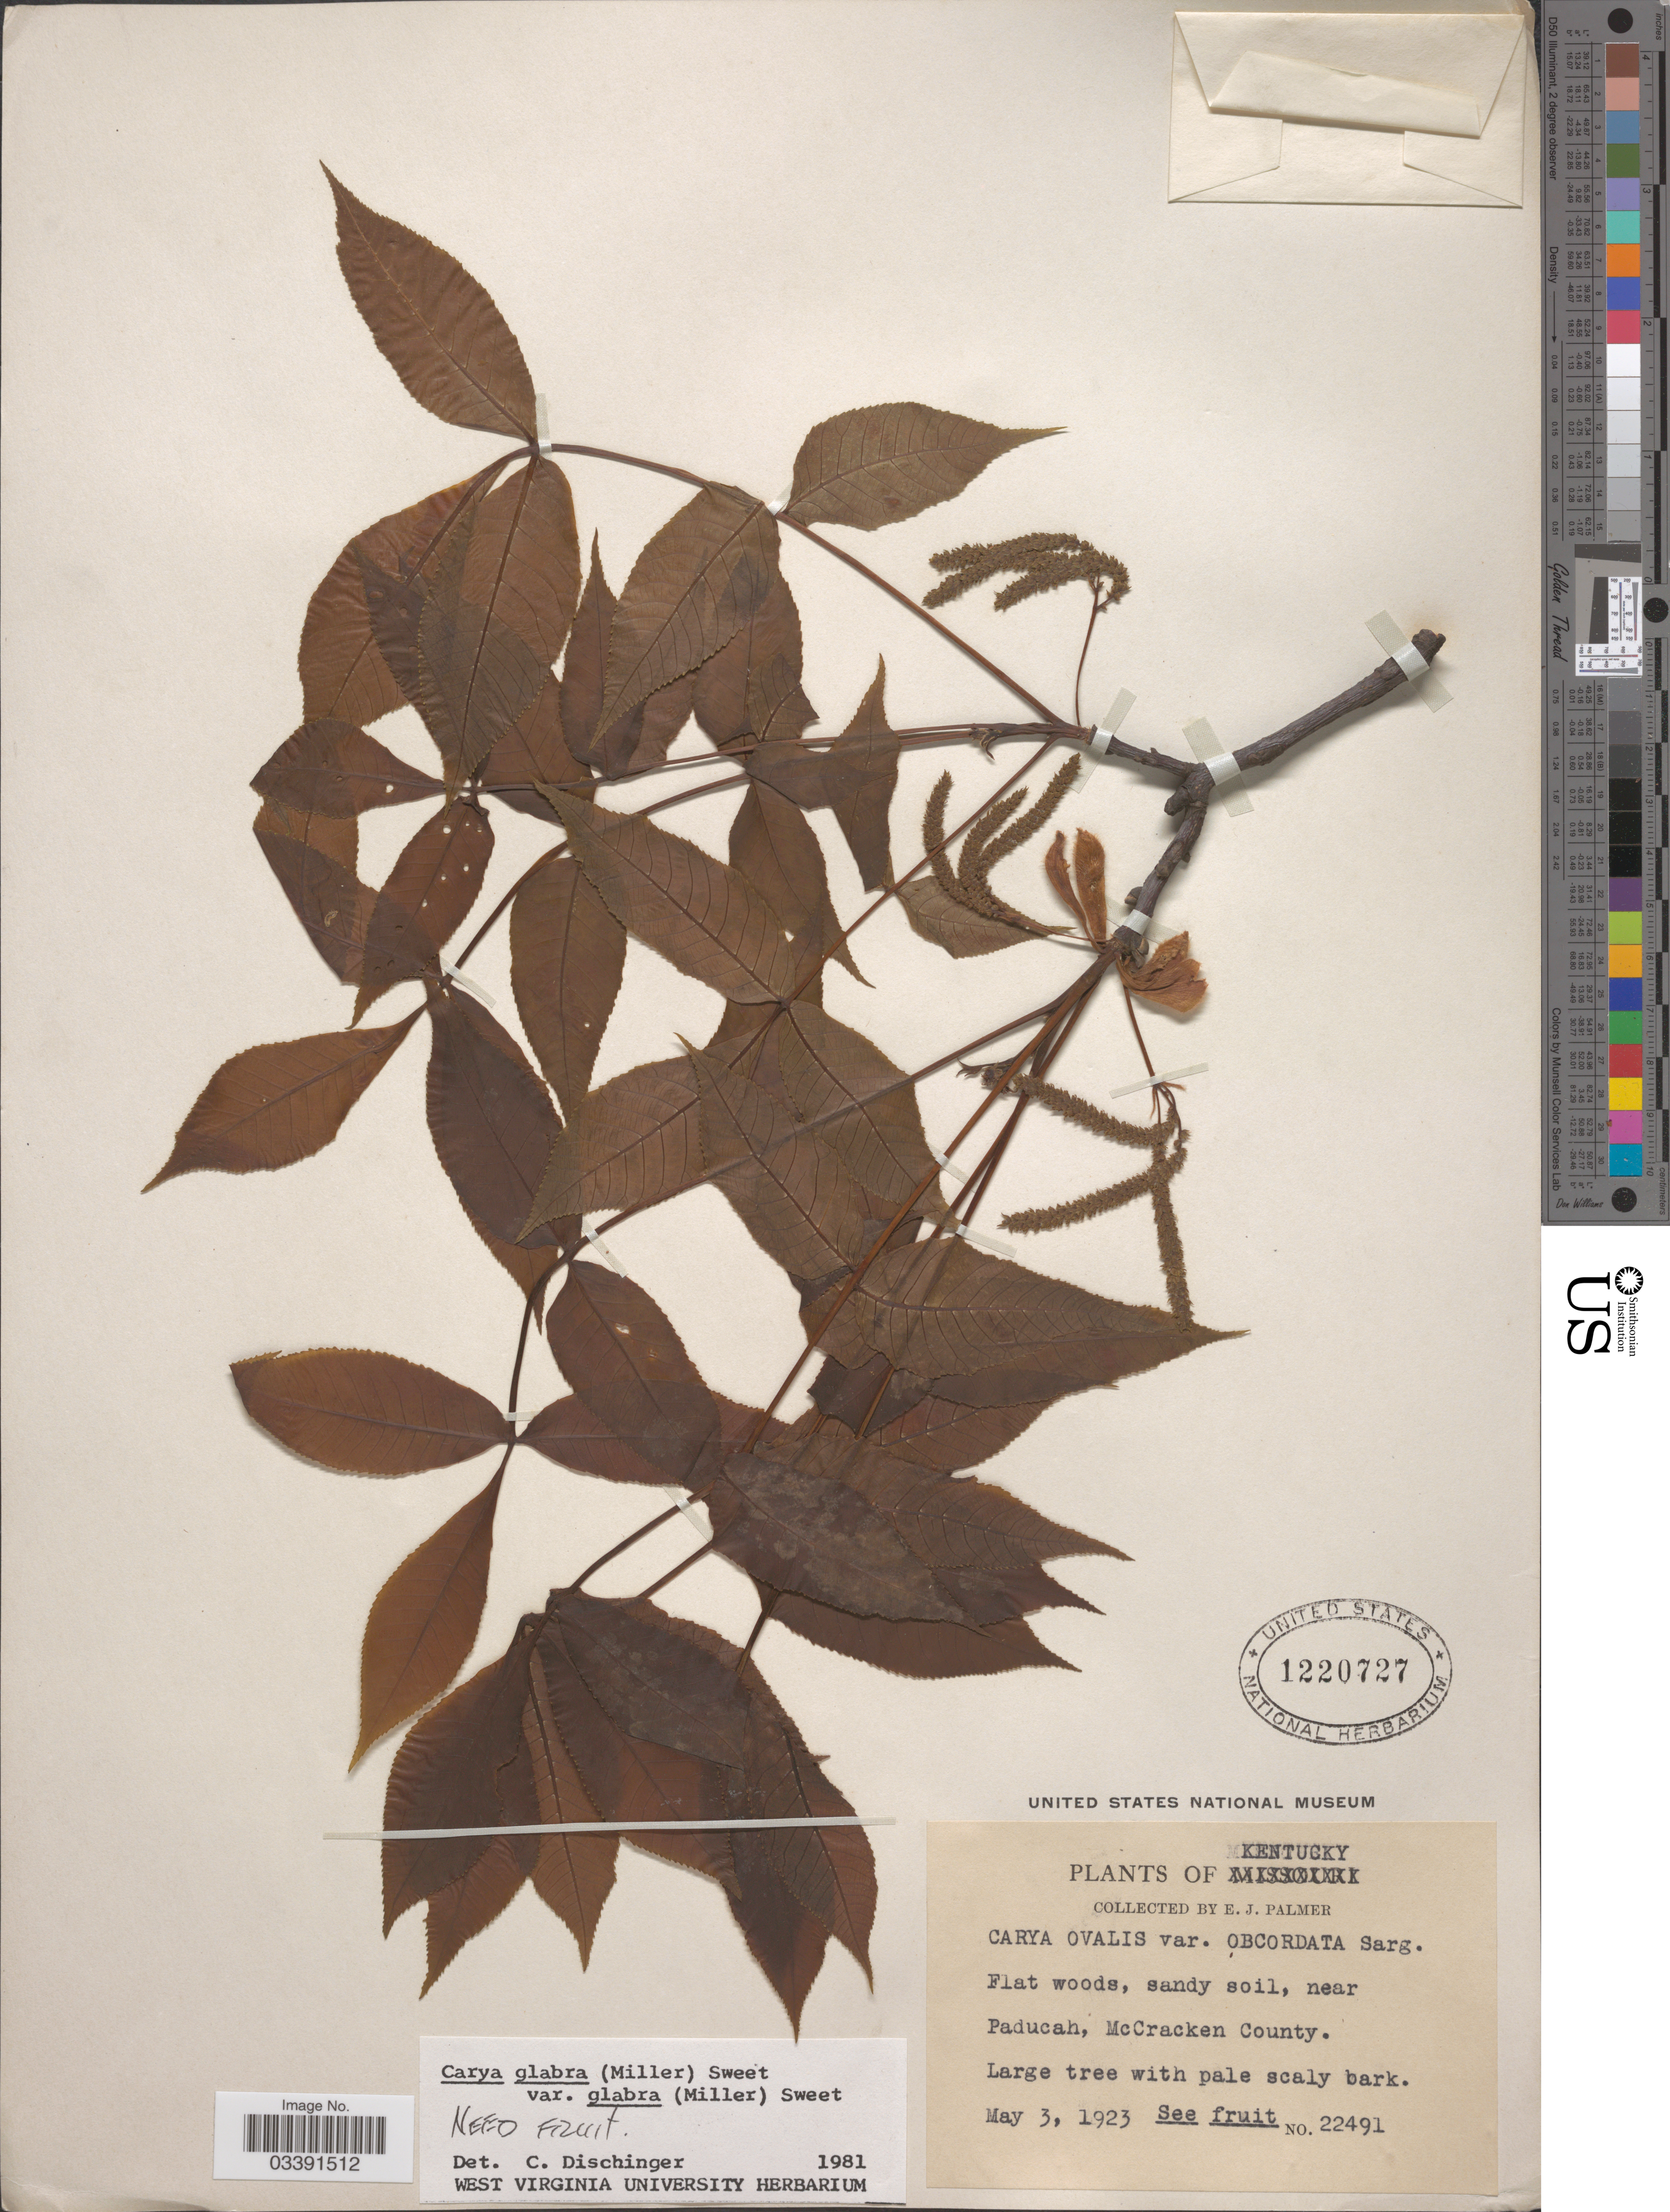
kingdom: Plantae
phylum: Tracheophyta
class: Magnoliopsida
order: Fagales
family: Juglandaceae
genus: Carya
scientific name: Carya glabra var. glabra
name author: (Mill.) Sweet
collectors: E. J. Palmer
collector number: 22491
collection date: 1923-05-03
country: United States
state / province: Kentucky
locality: Near Paducah, McCracken County.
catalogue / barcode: US 1220727